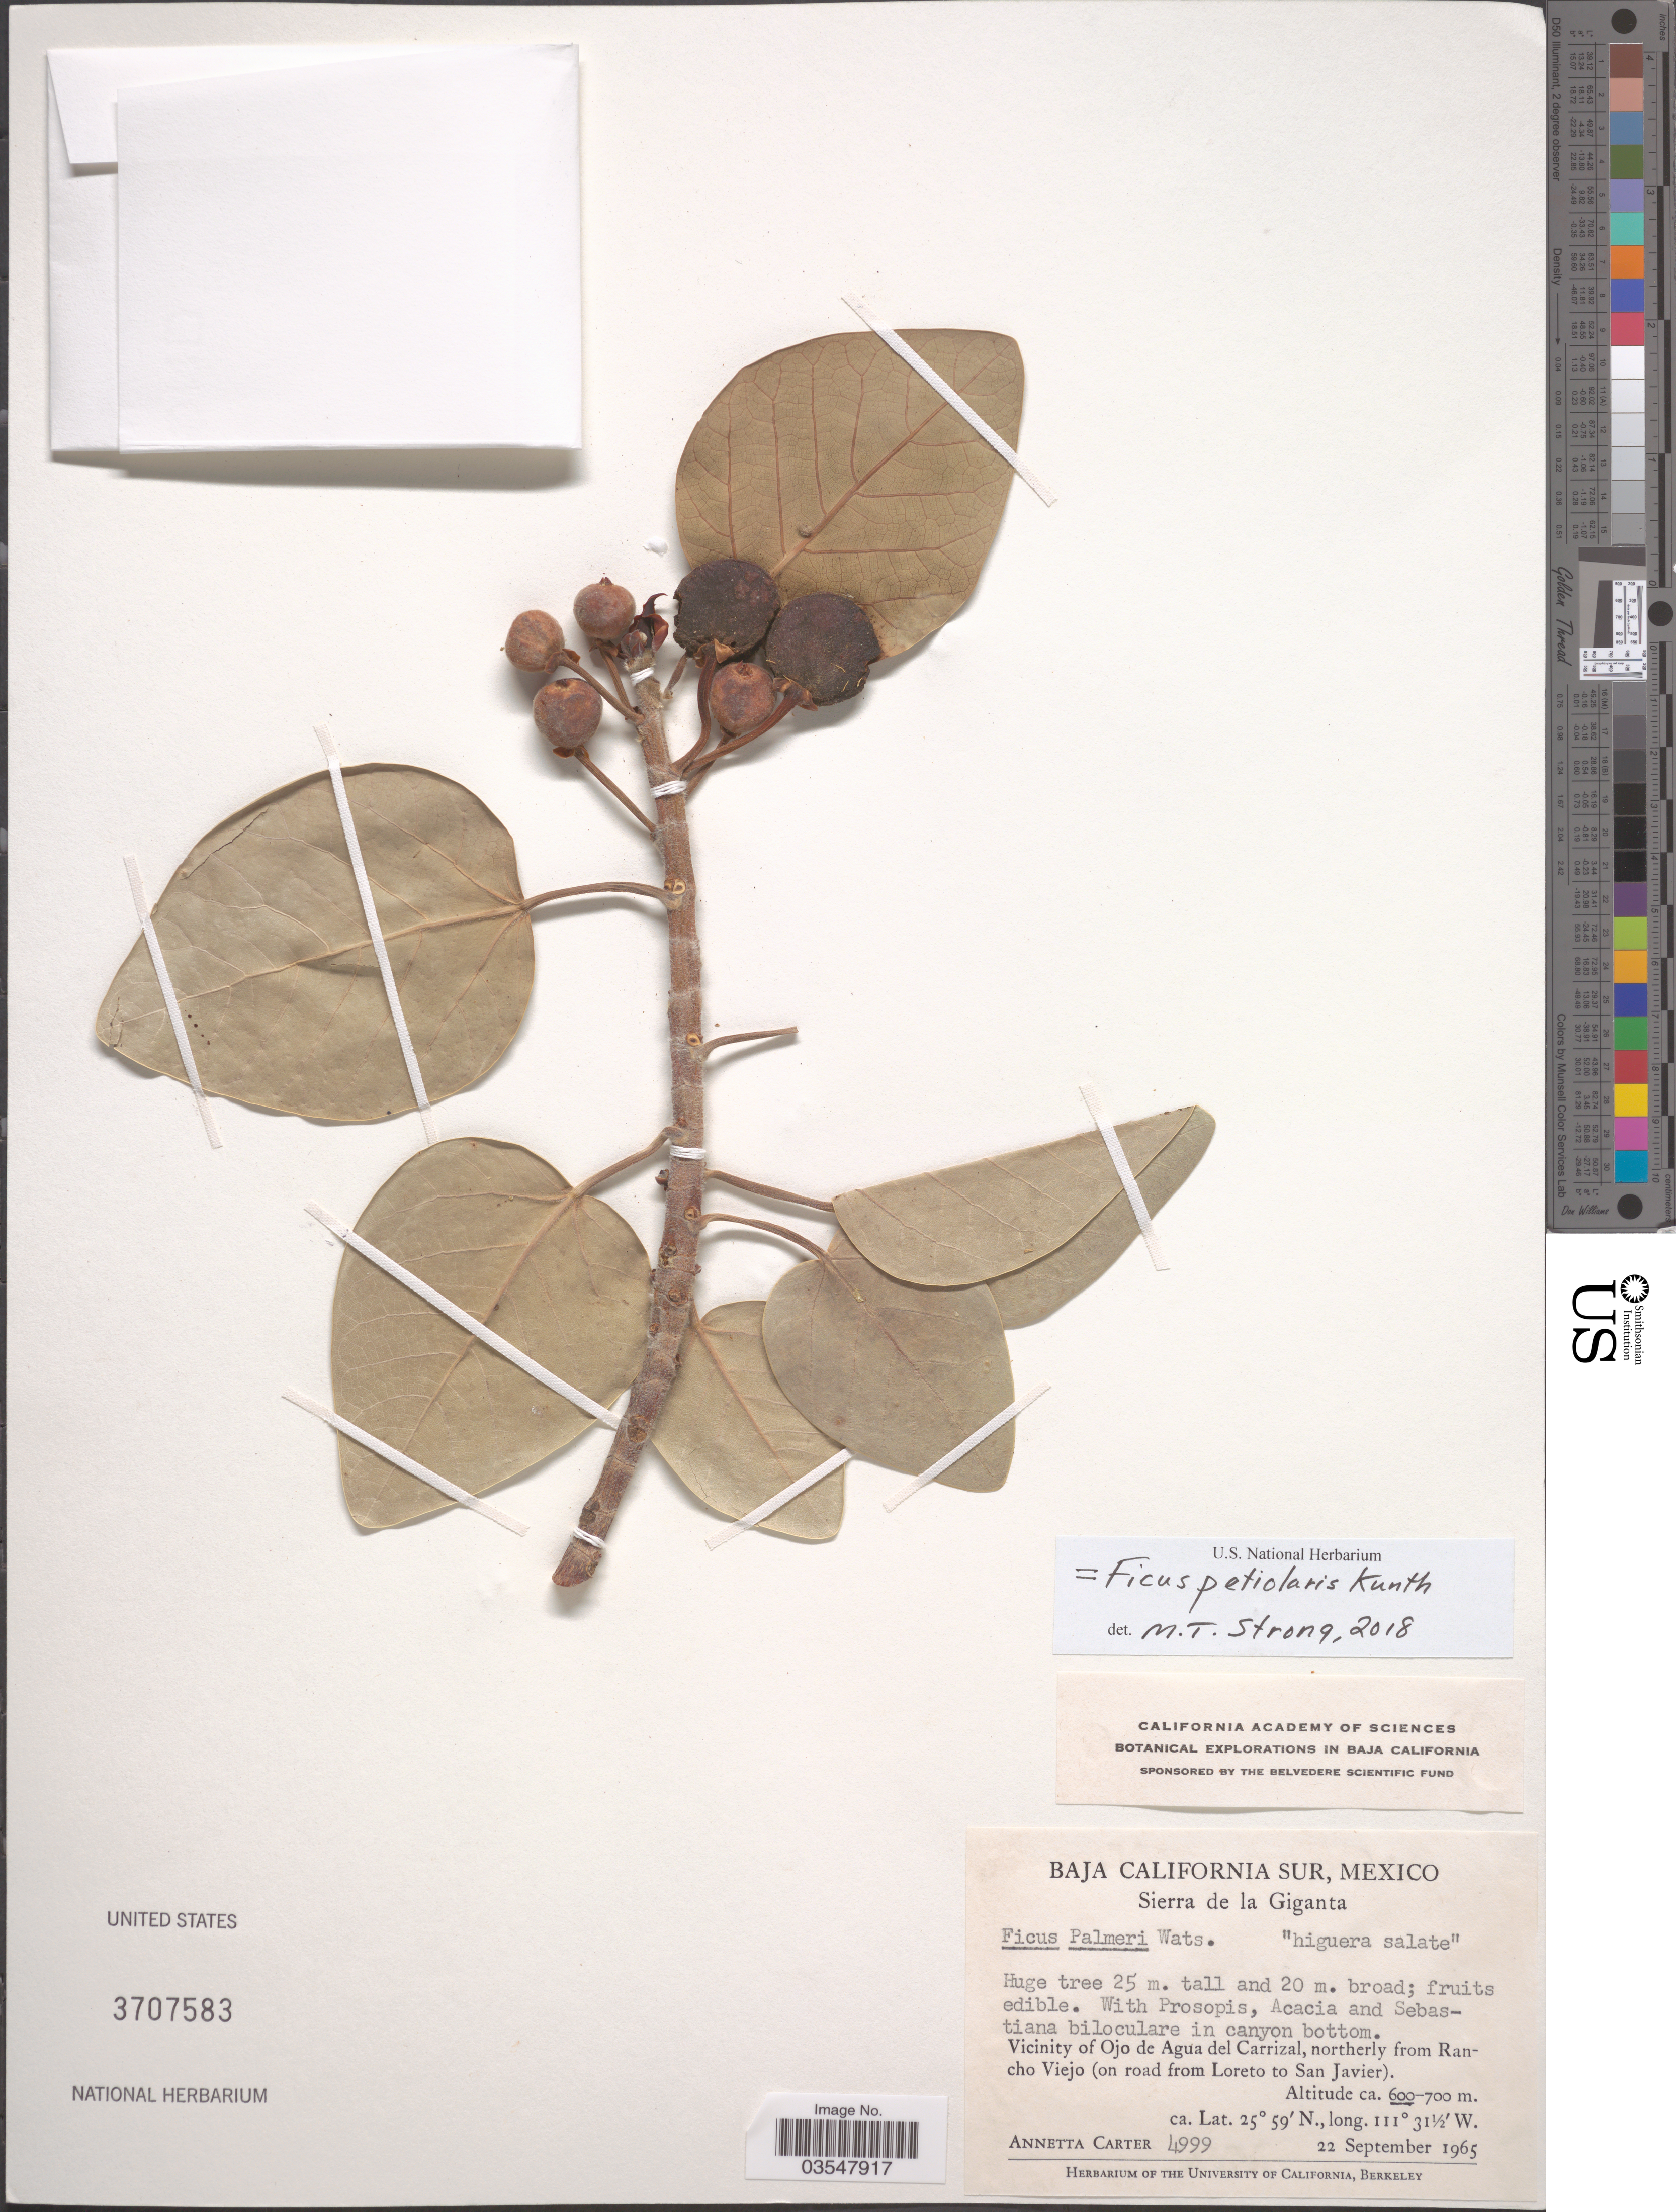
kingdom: Plantae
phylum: Tracheophyta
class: Magnoliopsida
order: Rosales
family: Moraceae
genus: Ficus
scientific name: Ficus petiolaris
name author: Kunth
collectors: A. Carter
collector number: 4999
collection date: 1965-09-22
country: Mexico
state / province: Baja California Sur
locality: Sierra de la Giganta. Vicinity of Ojo de Agua del Carrizal, northerly from Rancho Viejo (on road from Loreto to San Javier).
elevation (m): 600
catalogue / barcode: US 3707583